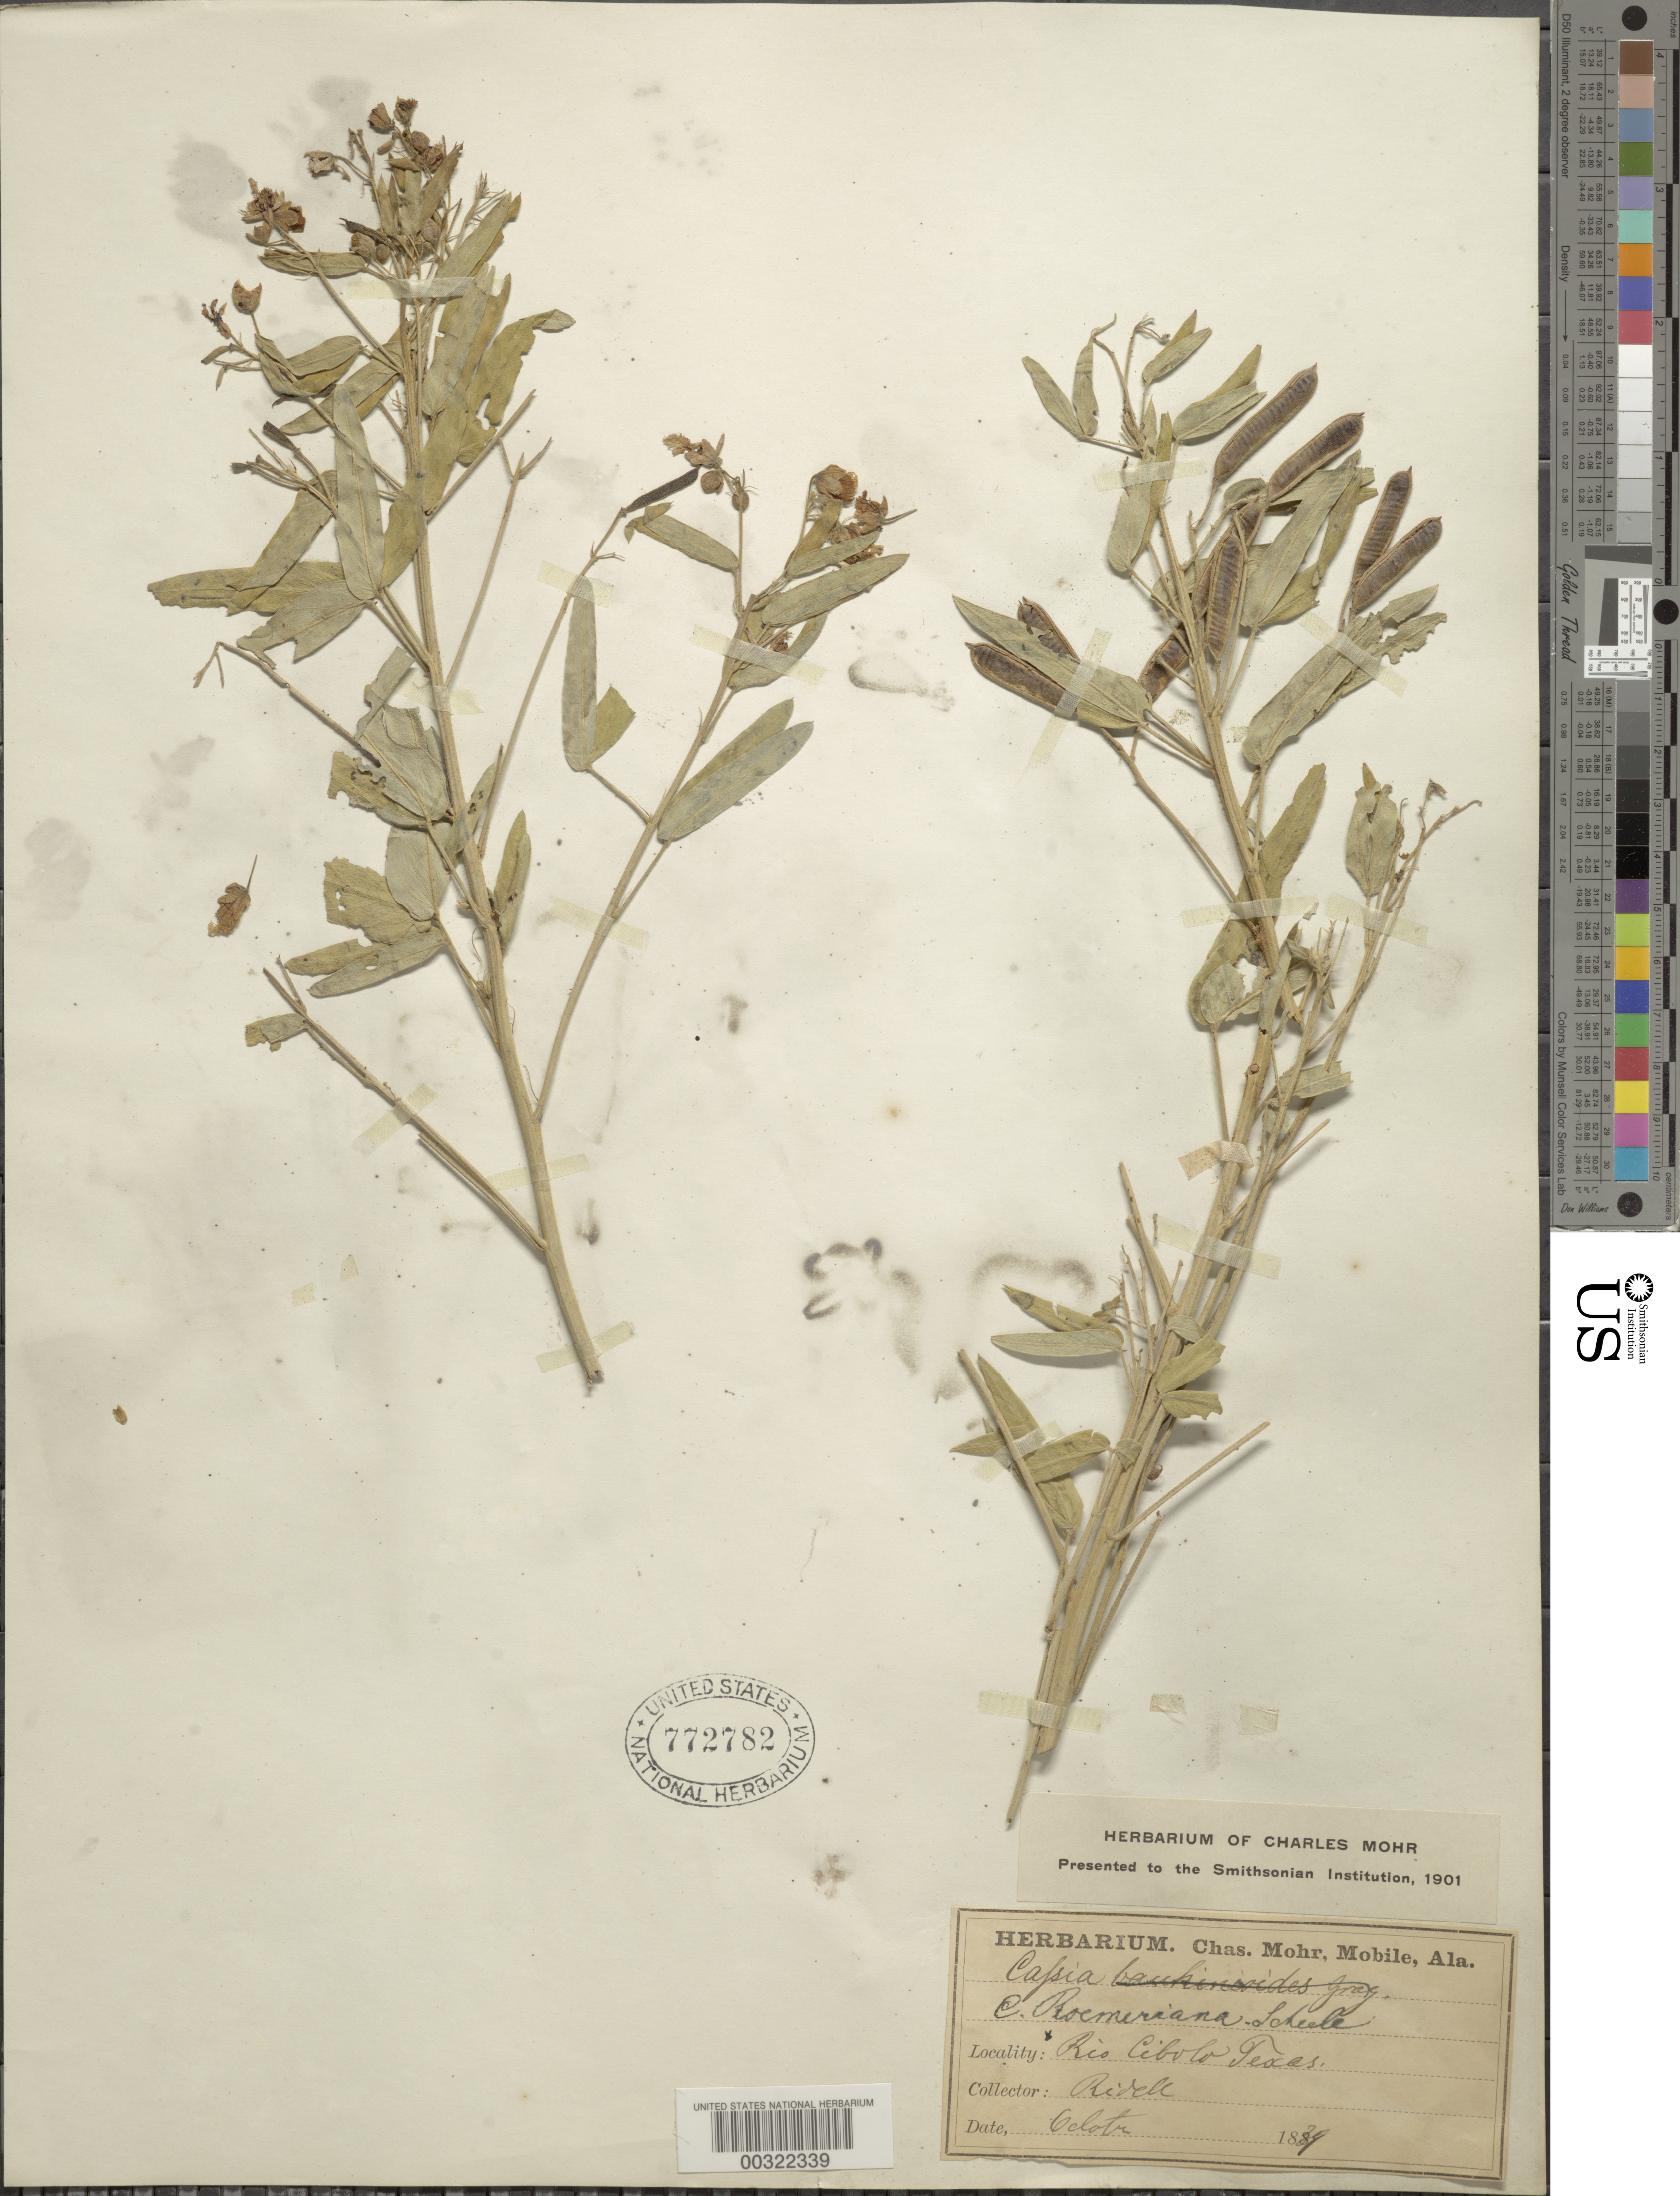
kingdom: Plantae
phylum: Tracheophyta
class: Magnoliopsida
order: Fabales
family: Fabaceae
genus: Senna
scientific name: Senna roemeriana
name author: (Scheele) H.S. Irwin & Barneby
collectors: -. Ridell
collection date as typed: Oct 1879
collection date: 1879-10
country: United States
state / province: Texas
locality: Rio cibolo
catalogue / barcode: US 772782